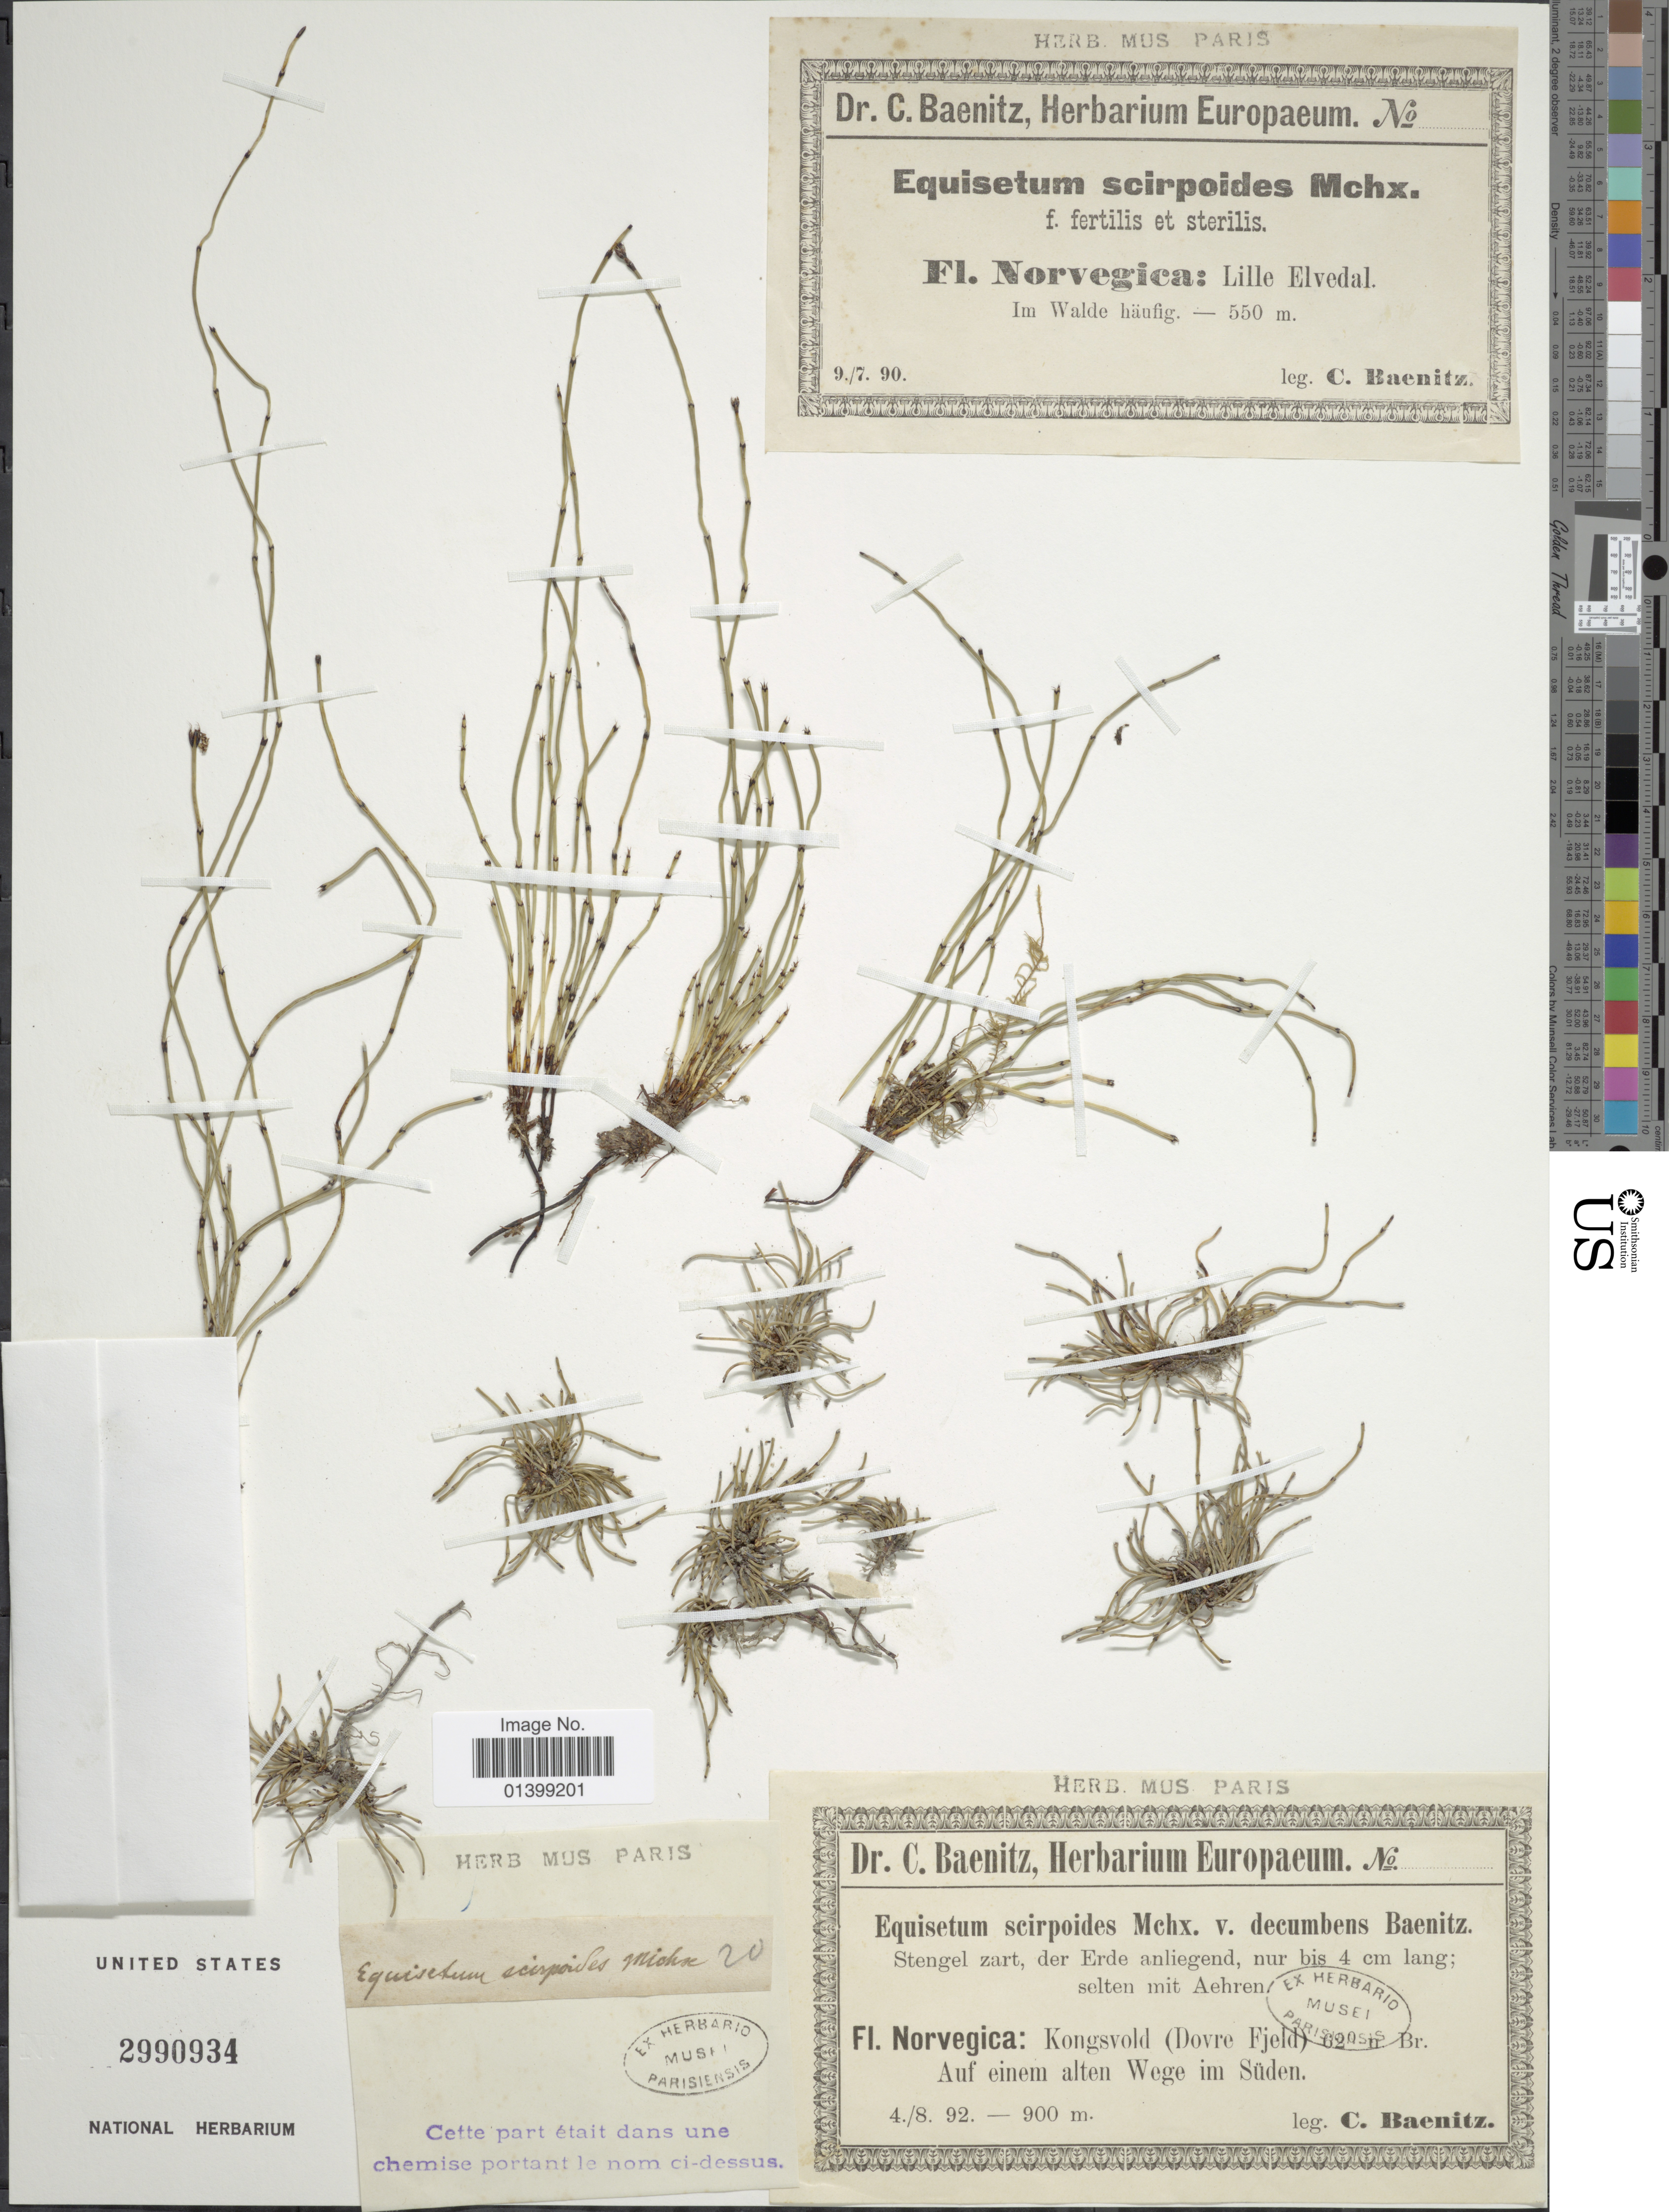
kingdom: Plantae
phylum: Tracheophyta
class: Polypodiopsida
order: Equisetales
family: Equisetaceae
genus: Equisetum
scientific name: Equisetum scirpoides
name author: Michx.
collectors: C. G. Baenitz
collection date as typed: Transcribed d/m/y: 4/8/92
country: Norway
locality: Kongsvold (Dovre Fjeld) Auf einem alten Wege im Süden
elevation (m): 900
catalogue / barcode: US 2990934